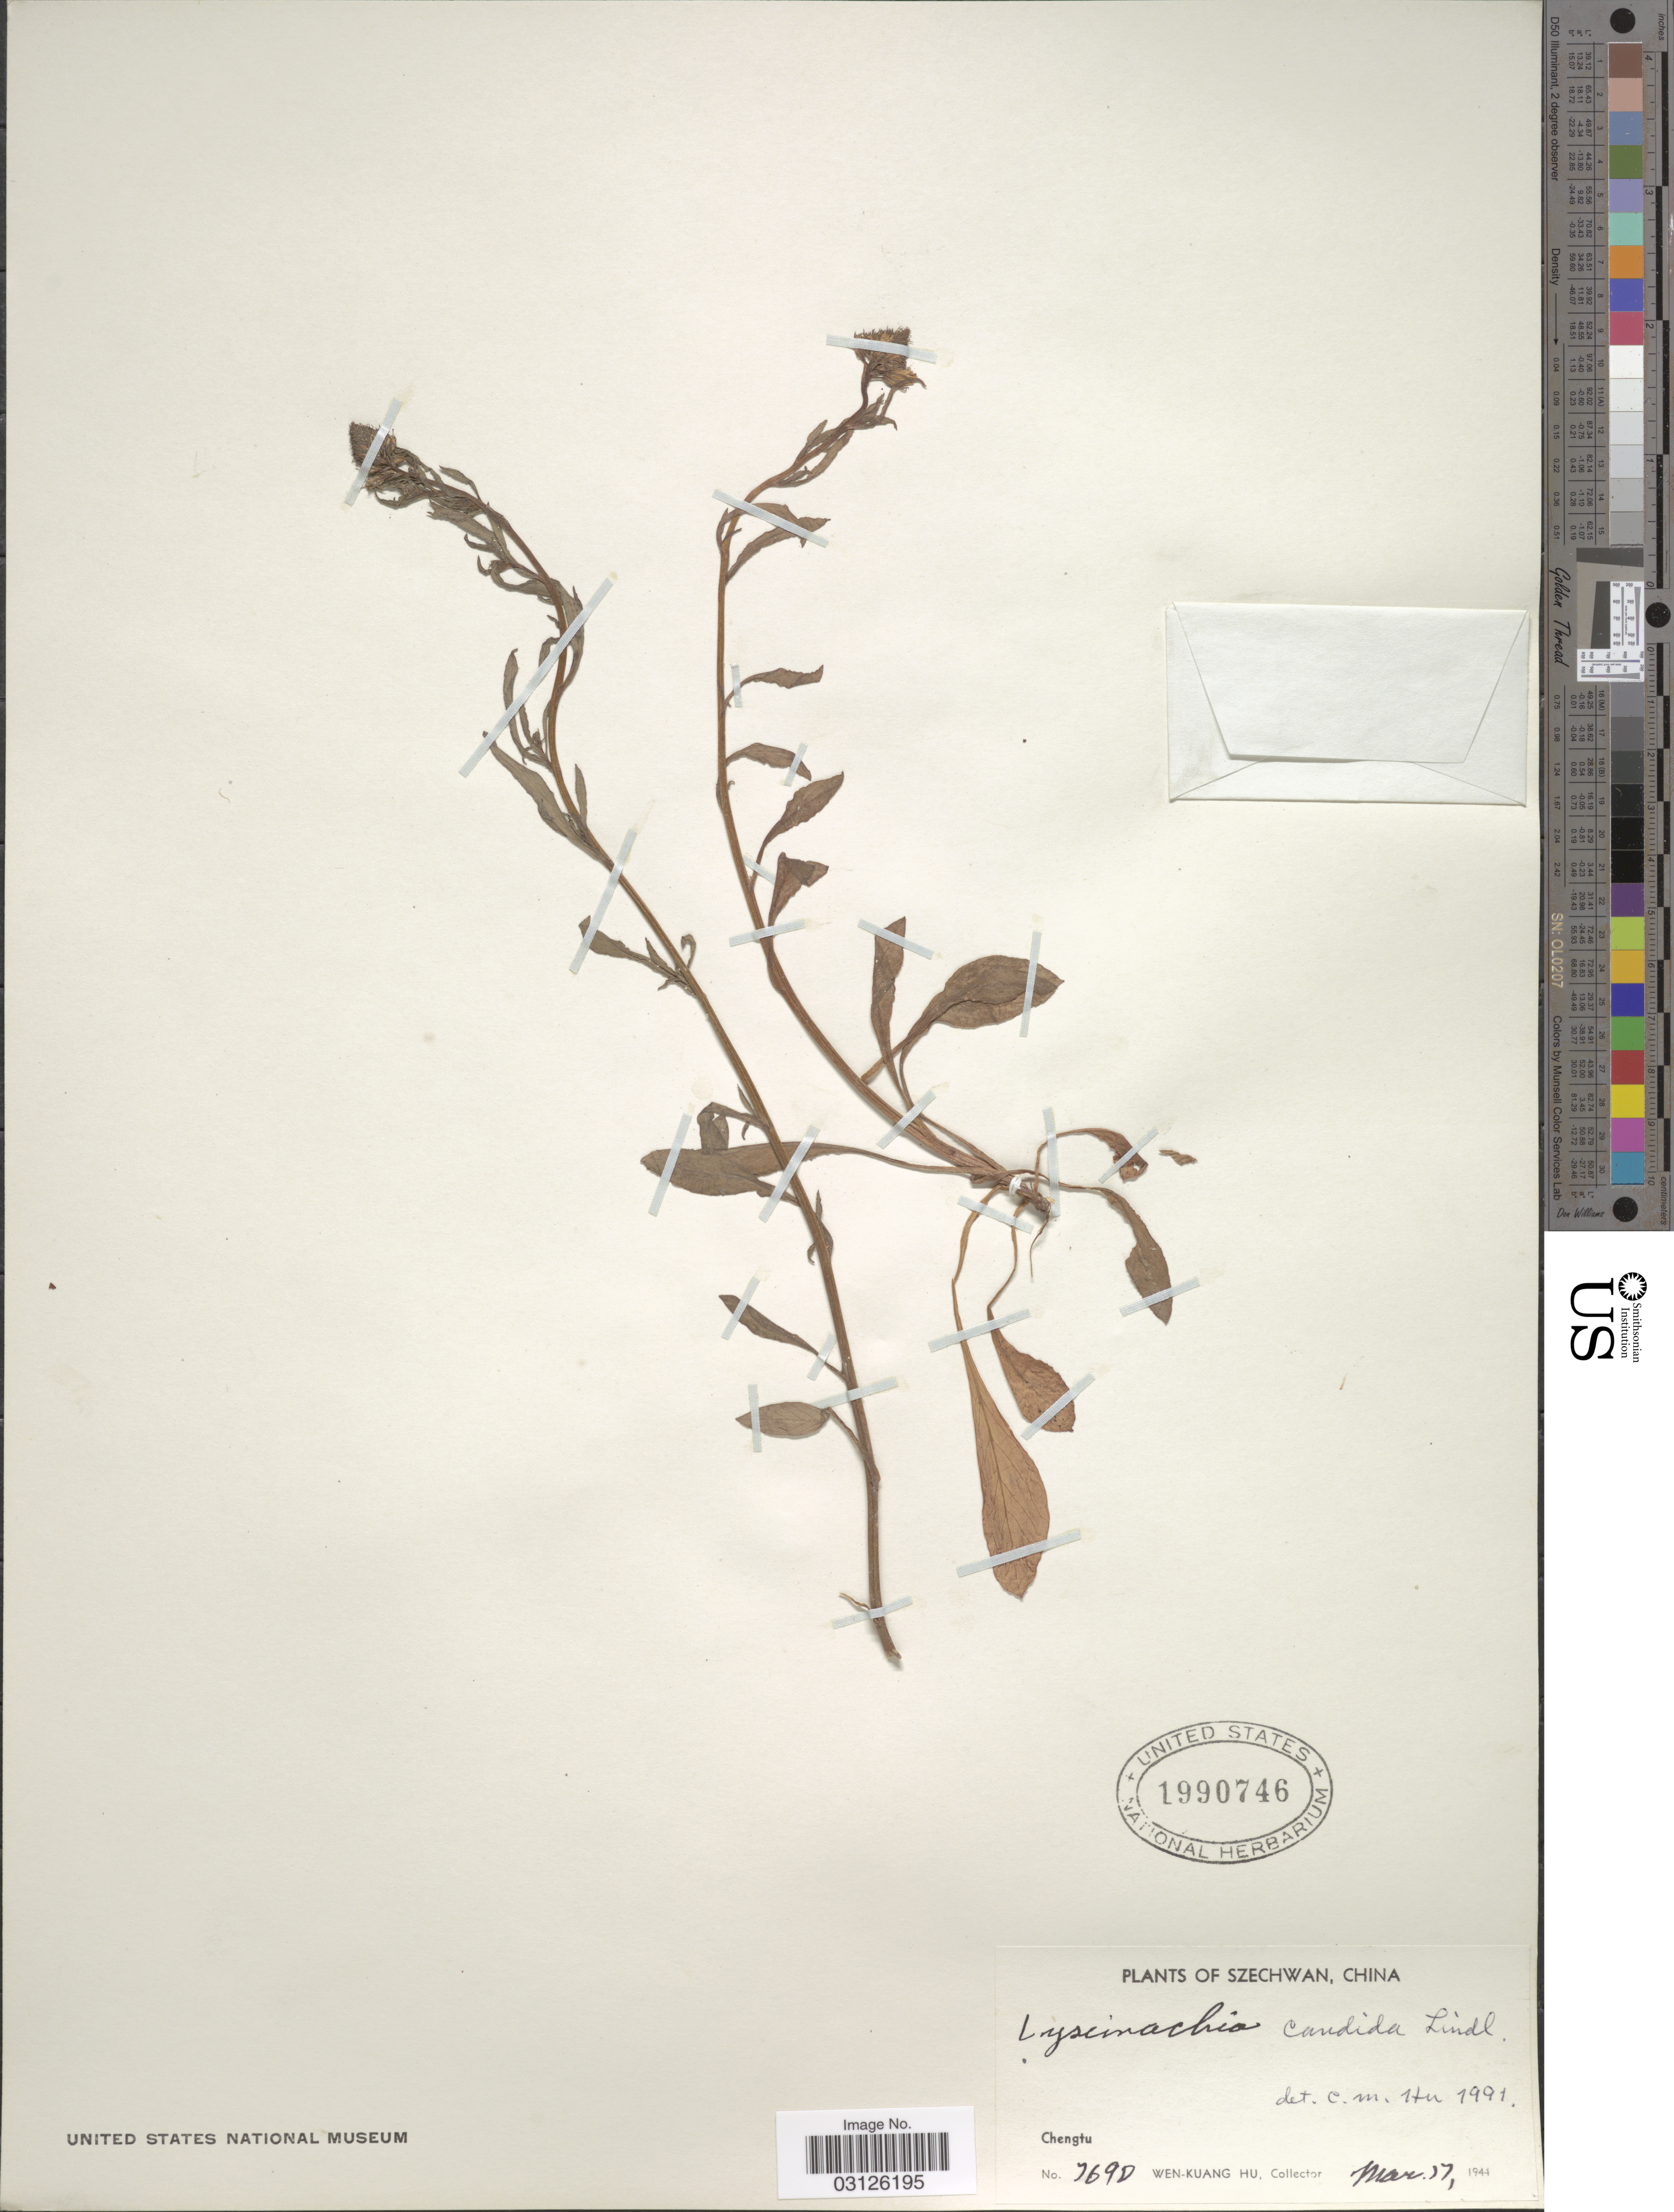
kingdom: Plantae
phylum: Tracheophyta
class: Magnoliopsida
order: Ericales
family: Primulaceae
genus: Lysimachia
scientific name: Lysimachia candida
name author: Lindl.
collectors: W. K. Hu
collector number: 7690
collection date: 1944-03-17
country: China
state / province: Sichuan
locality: Szechwan. Chengtu.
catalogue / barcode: US 1990746